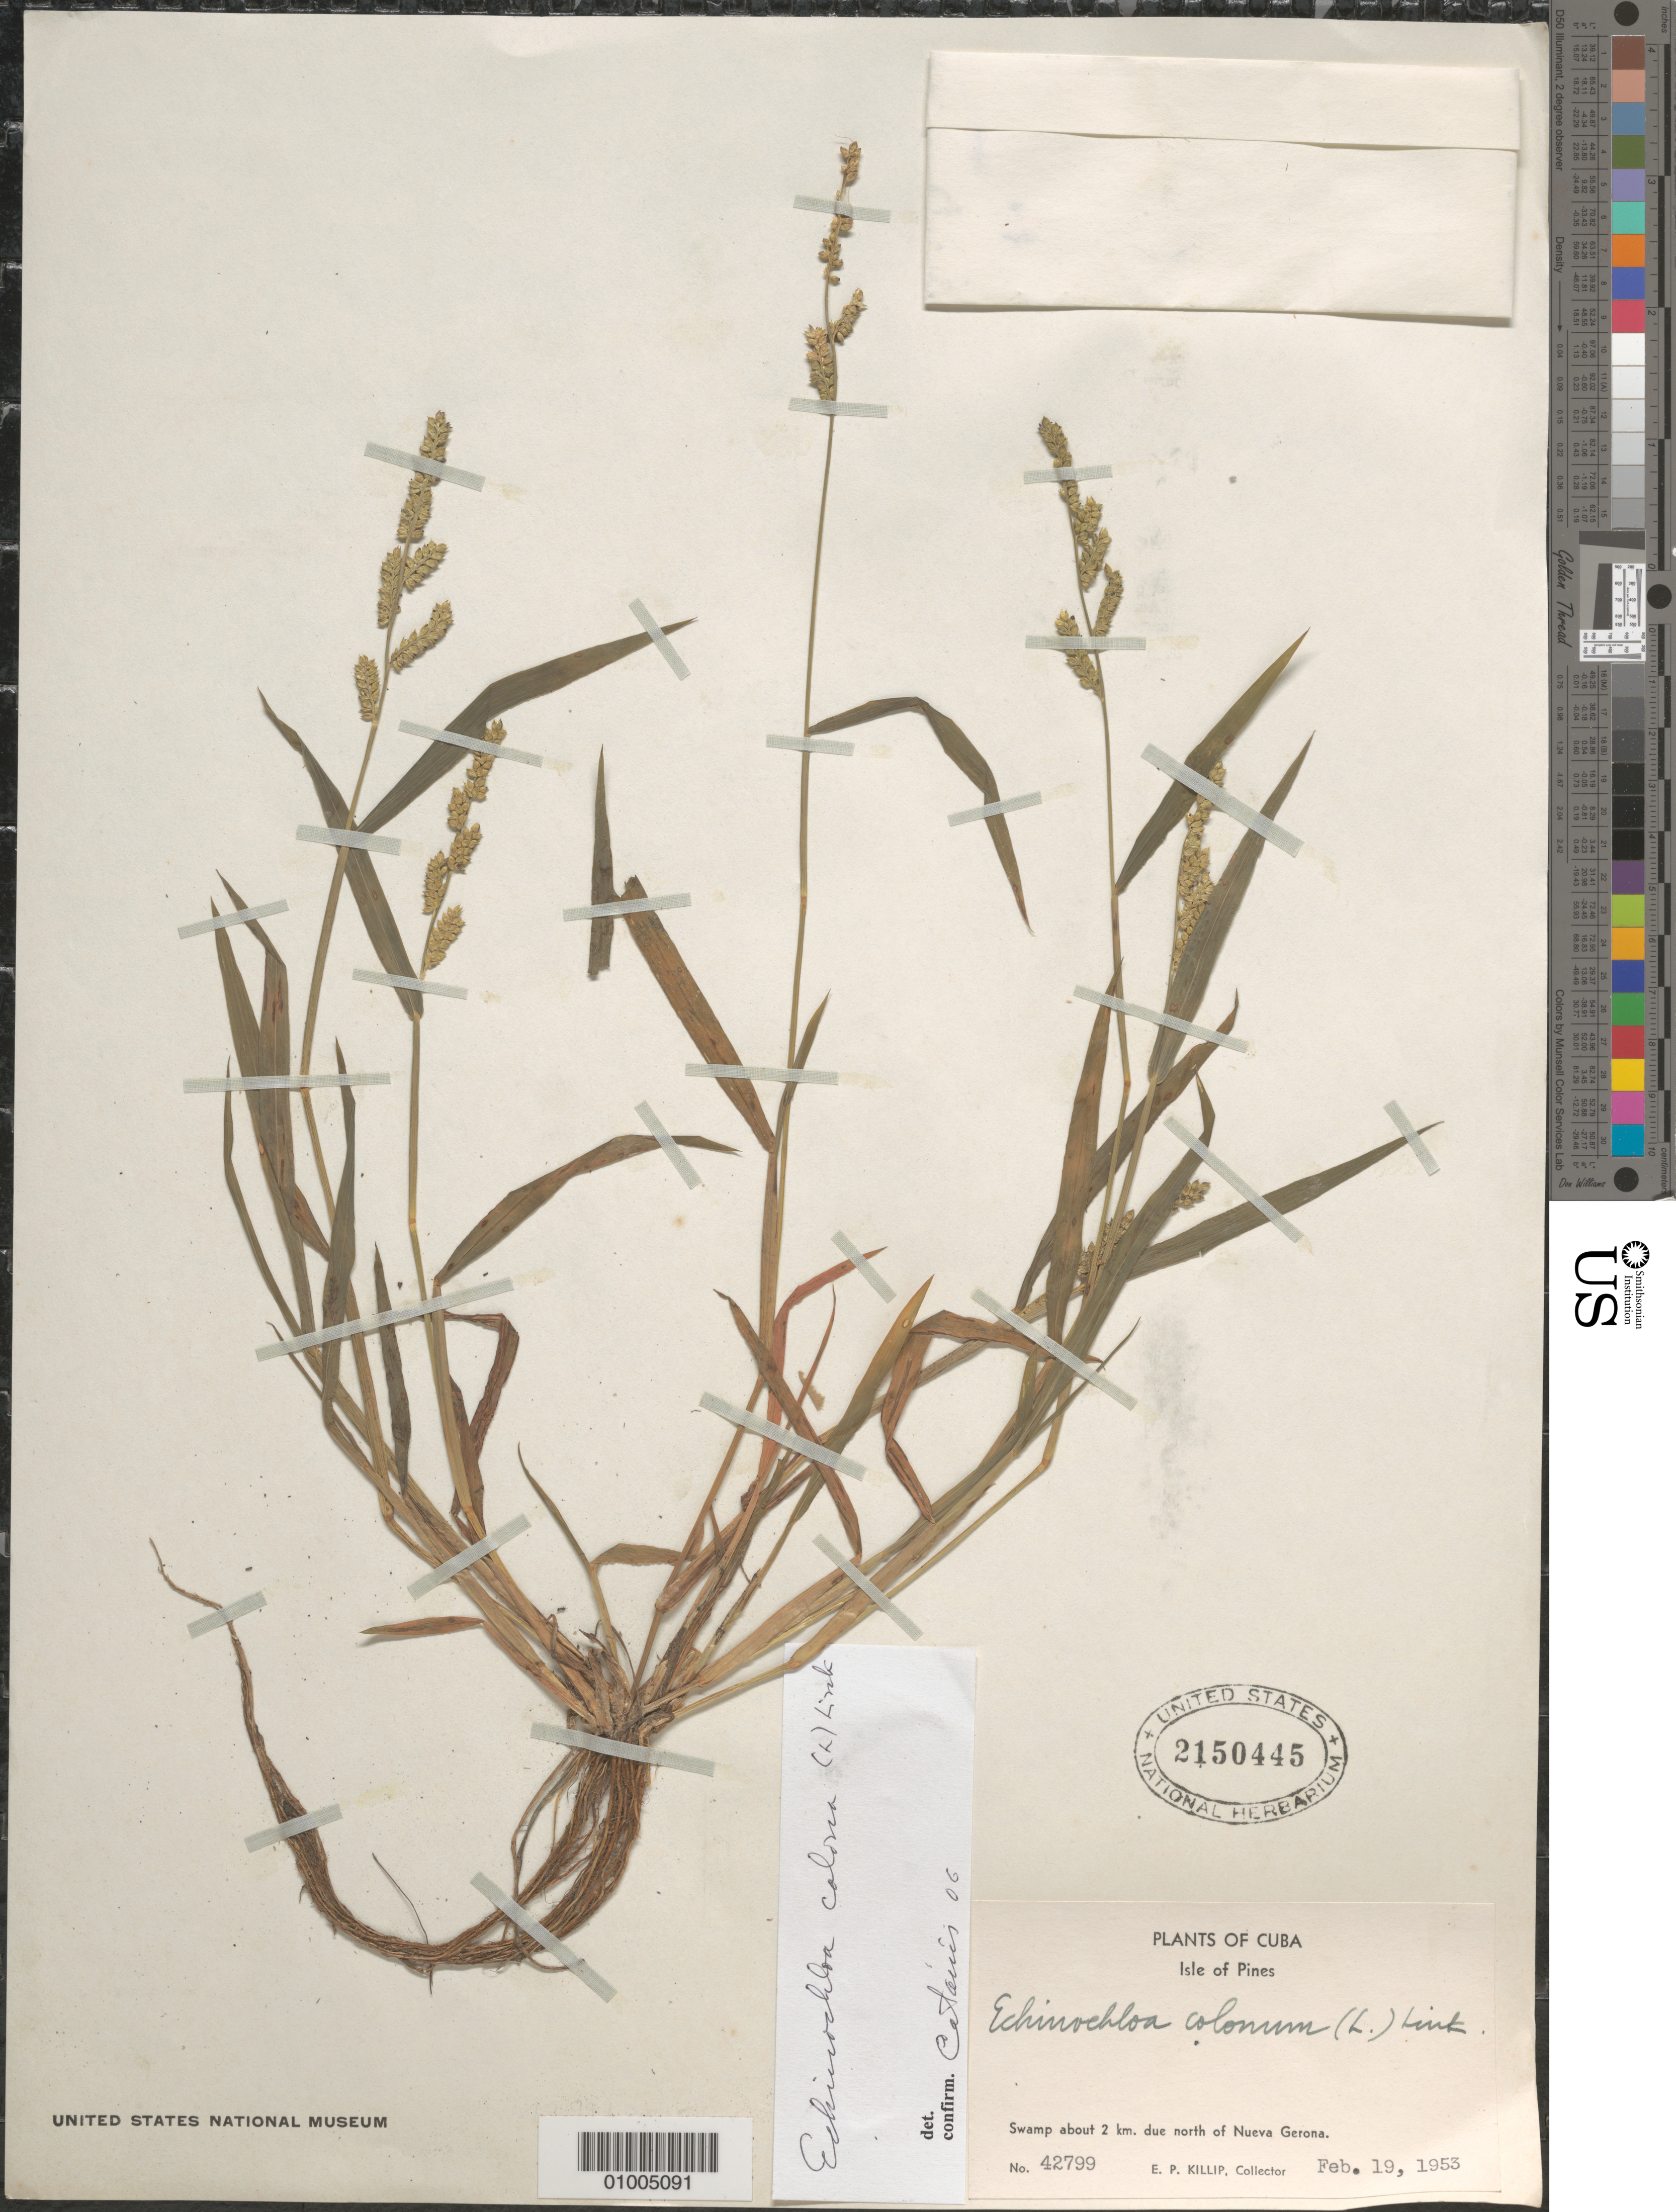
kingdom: Plantae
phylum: Tracheophyta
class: Liliopsida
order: Poales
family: Poaceae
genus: Echinochloa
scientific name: Echinochloa colona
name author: (L.) Link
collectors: E. P. Killip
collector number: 42799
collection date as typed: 19 Feb 1953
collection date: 1953-02-19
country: Cuba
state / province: Isla de la Juventud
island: Isla de la Juventud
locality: Swamp about 2km due N of Nueva Gerona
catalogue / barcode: US 2150445